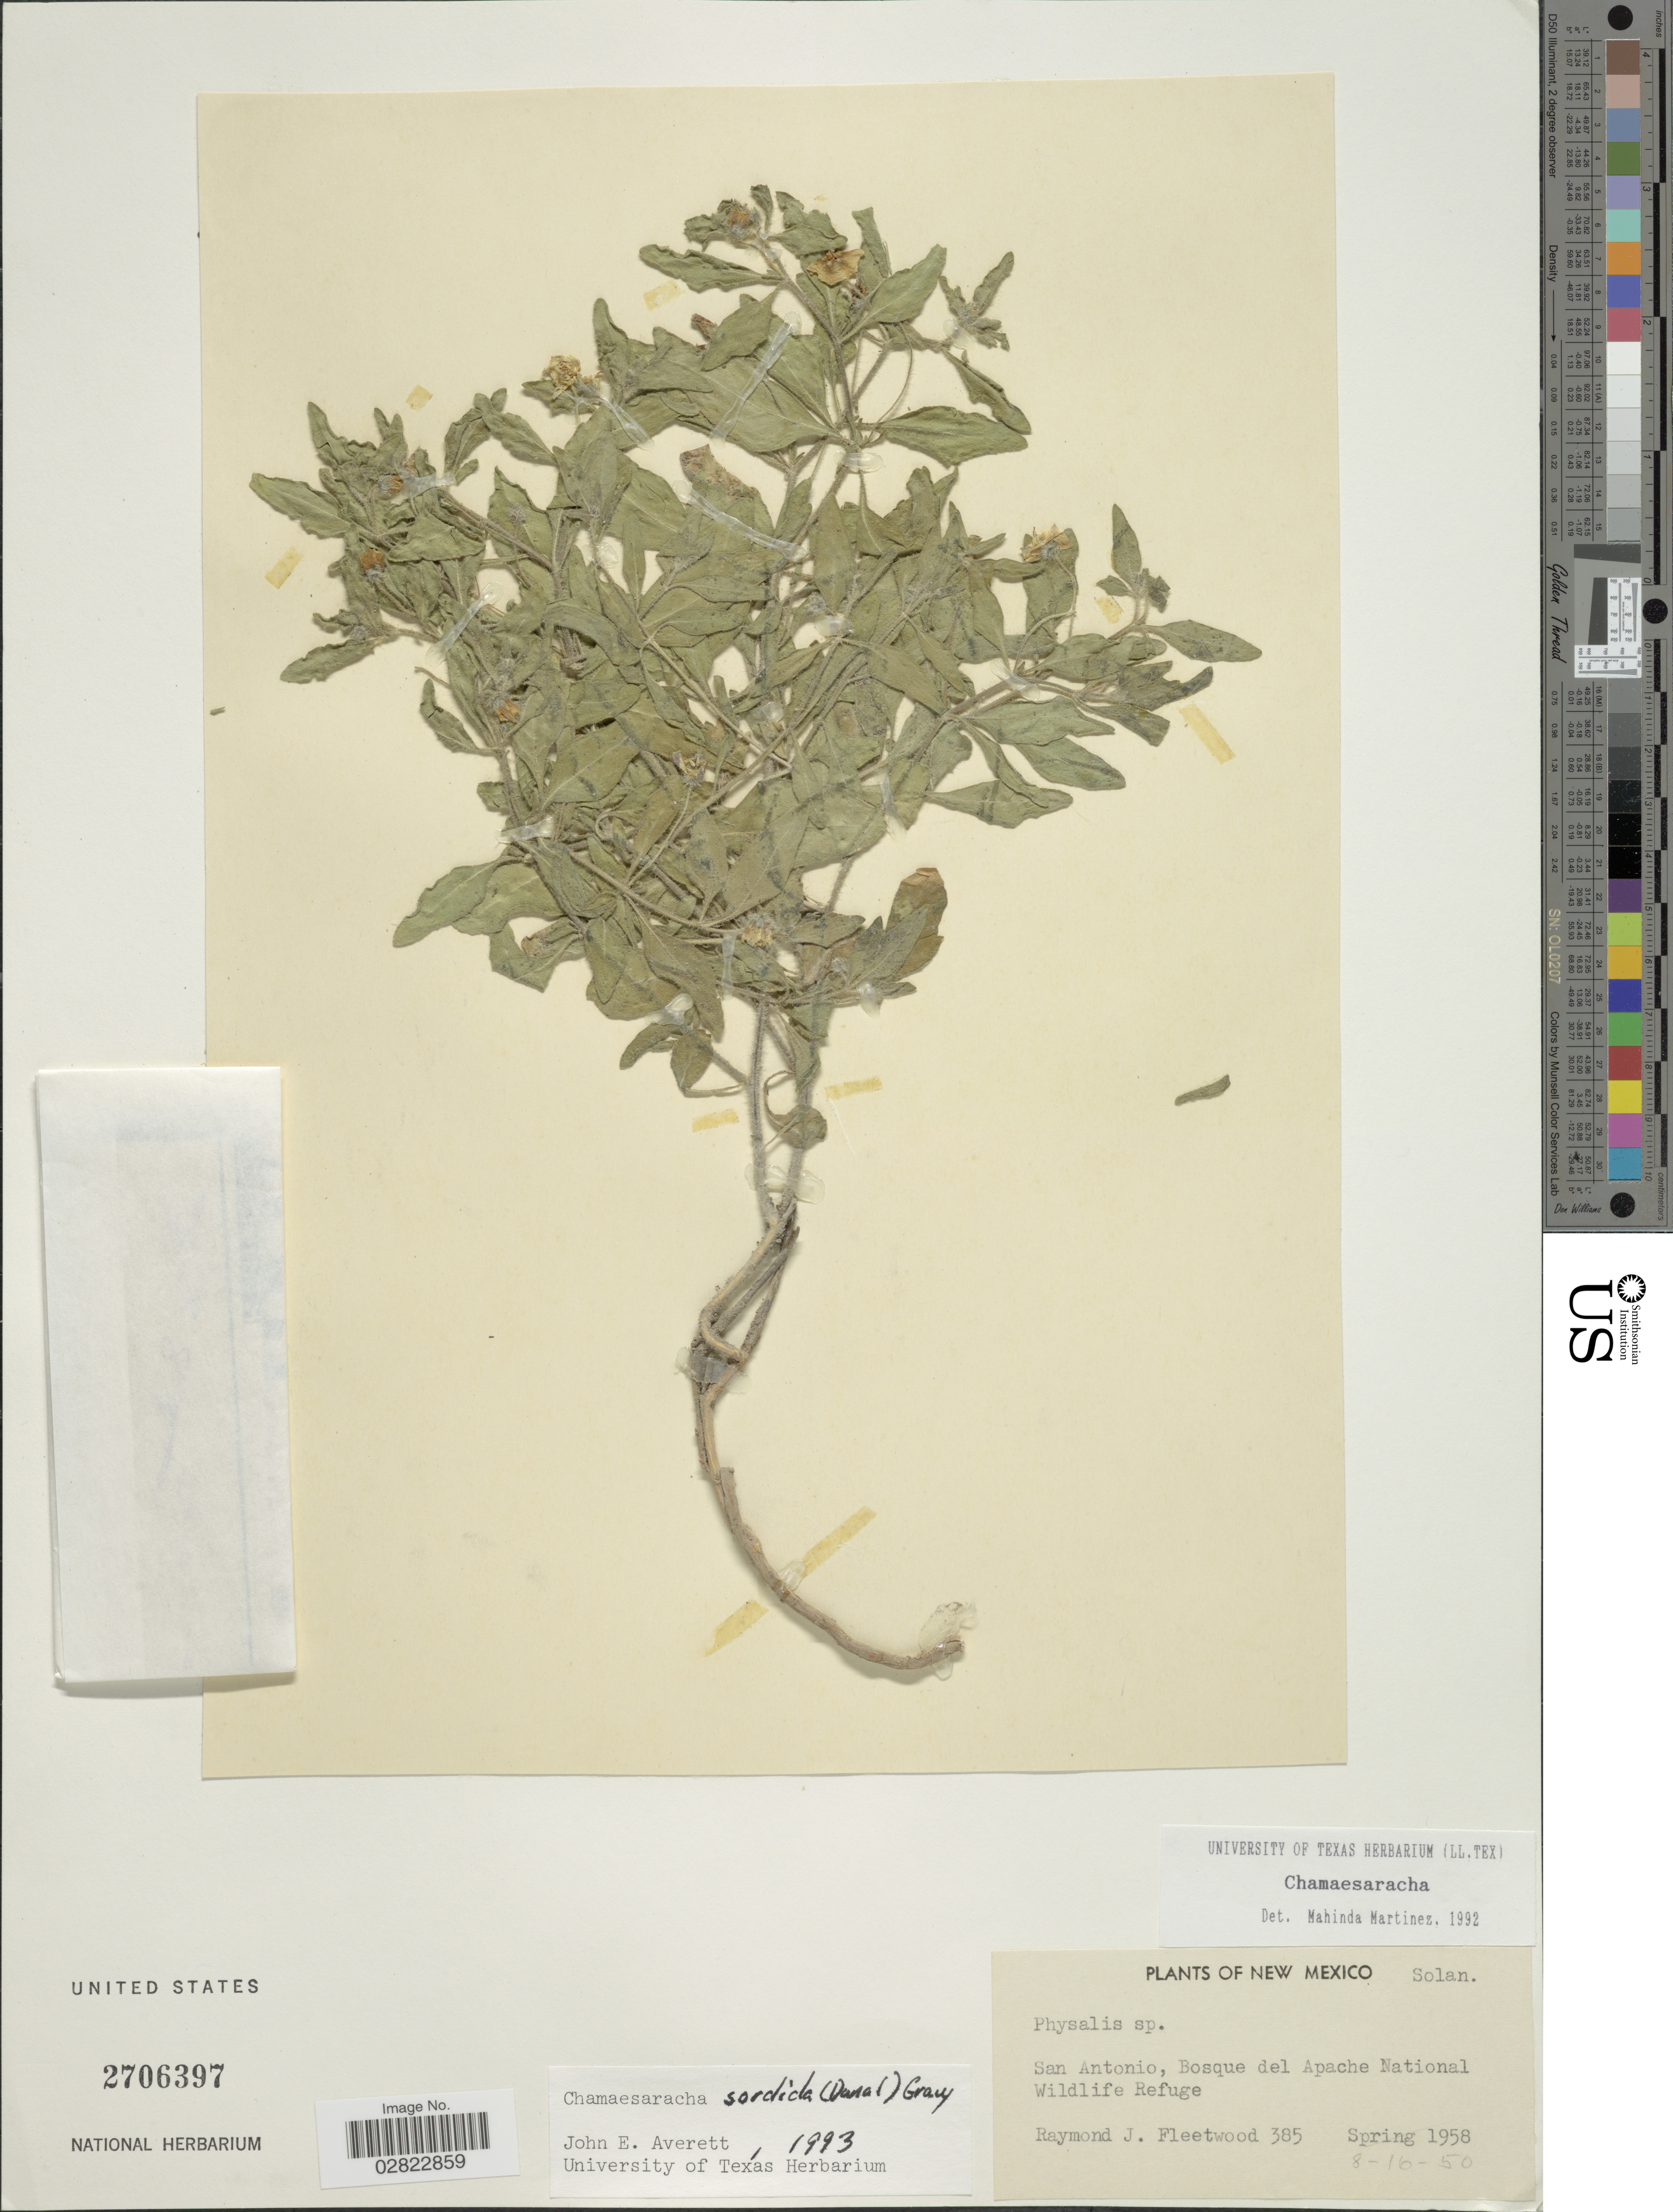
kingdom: Plantae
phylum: Tracheophyta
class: Magnoliopsida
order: Solanales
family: Solanaceae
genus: Chamaesaracha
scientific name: Chamaesaracha sordida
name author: (Dunal) S.F. Gray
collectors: R. J. Fleetwood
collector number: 385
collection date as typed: Transcribed d/m/y: 16/8/50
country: United States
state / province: New Mexico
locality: Solan, San Antonio, Bosque del Apache National Wildlife Refuge.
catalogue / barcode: US 2706397